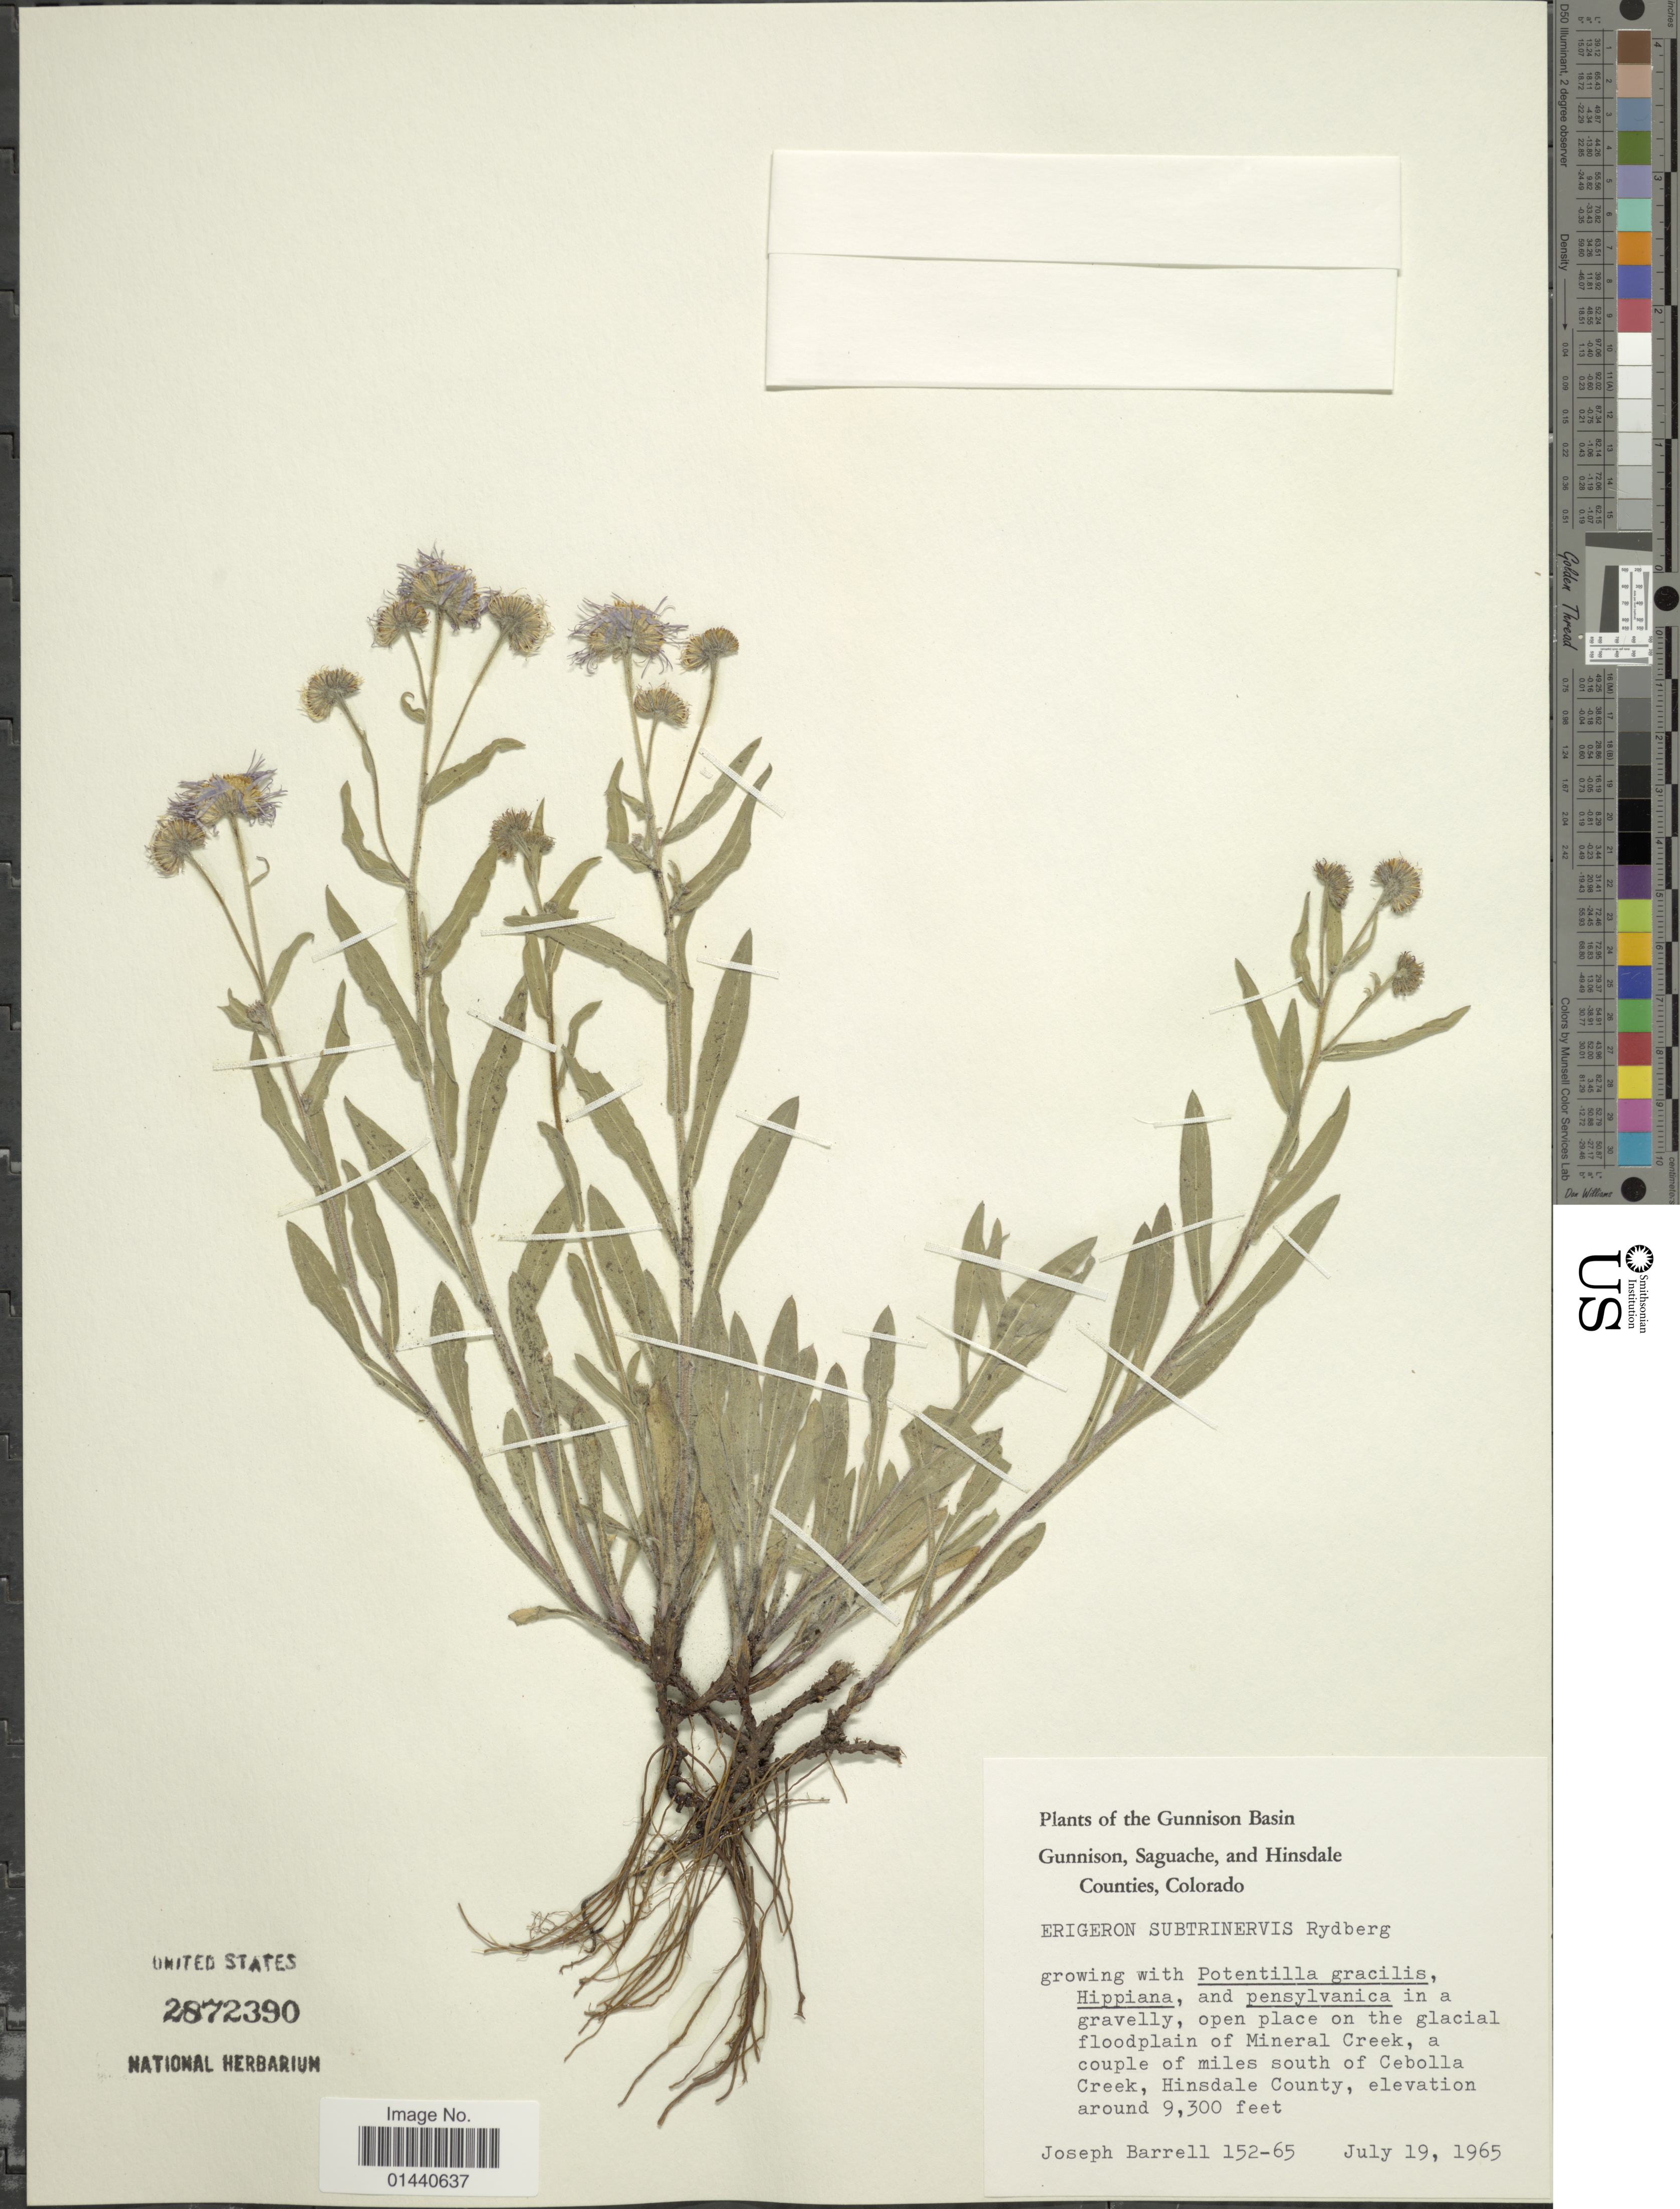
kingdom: Plantae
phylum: Tracheophyta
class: Magnoliopsida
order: Asterales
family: Asteraceae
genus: Erigeron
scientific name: Erigeron subtrinervis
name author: Rydb. ex Porter & Britton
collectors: J. Barrell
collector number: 152-65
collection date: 1965-07-19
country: United States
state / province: Colorado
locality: The Gunnison Basin, Gunnison, Saguache, and Hinsdale Counties. Open place on the glacial floodplain of Mineral Creek, a couple of miles south of Cebolla Creek, Hinsdale County.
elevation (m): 2835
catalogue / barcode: US 2872390